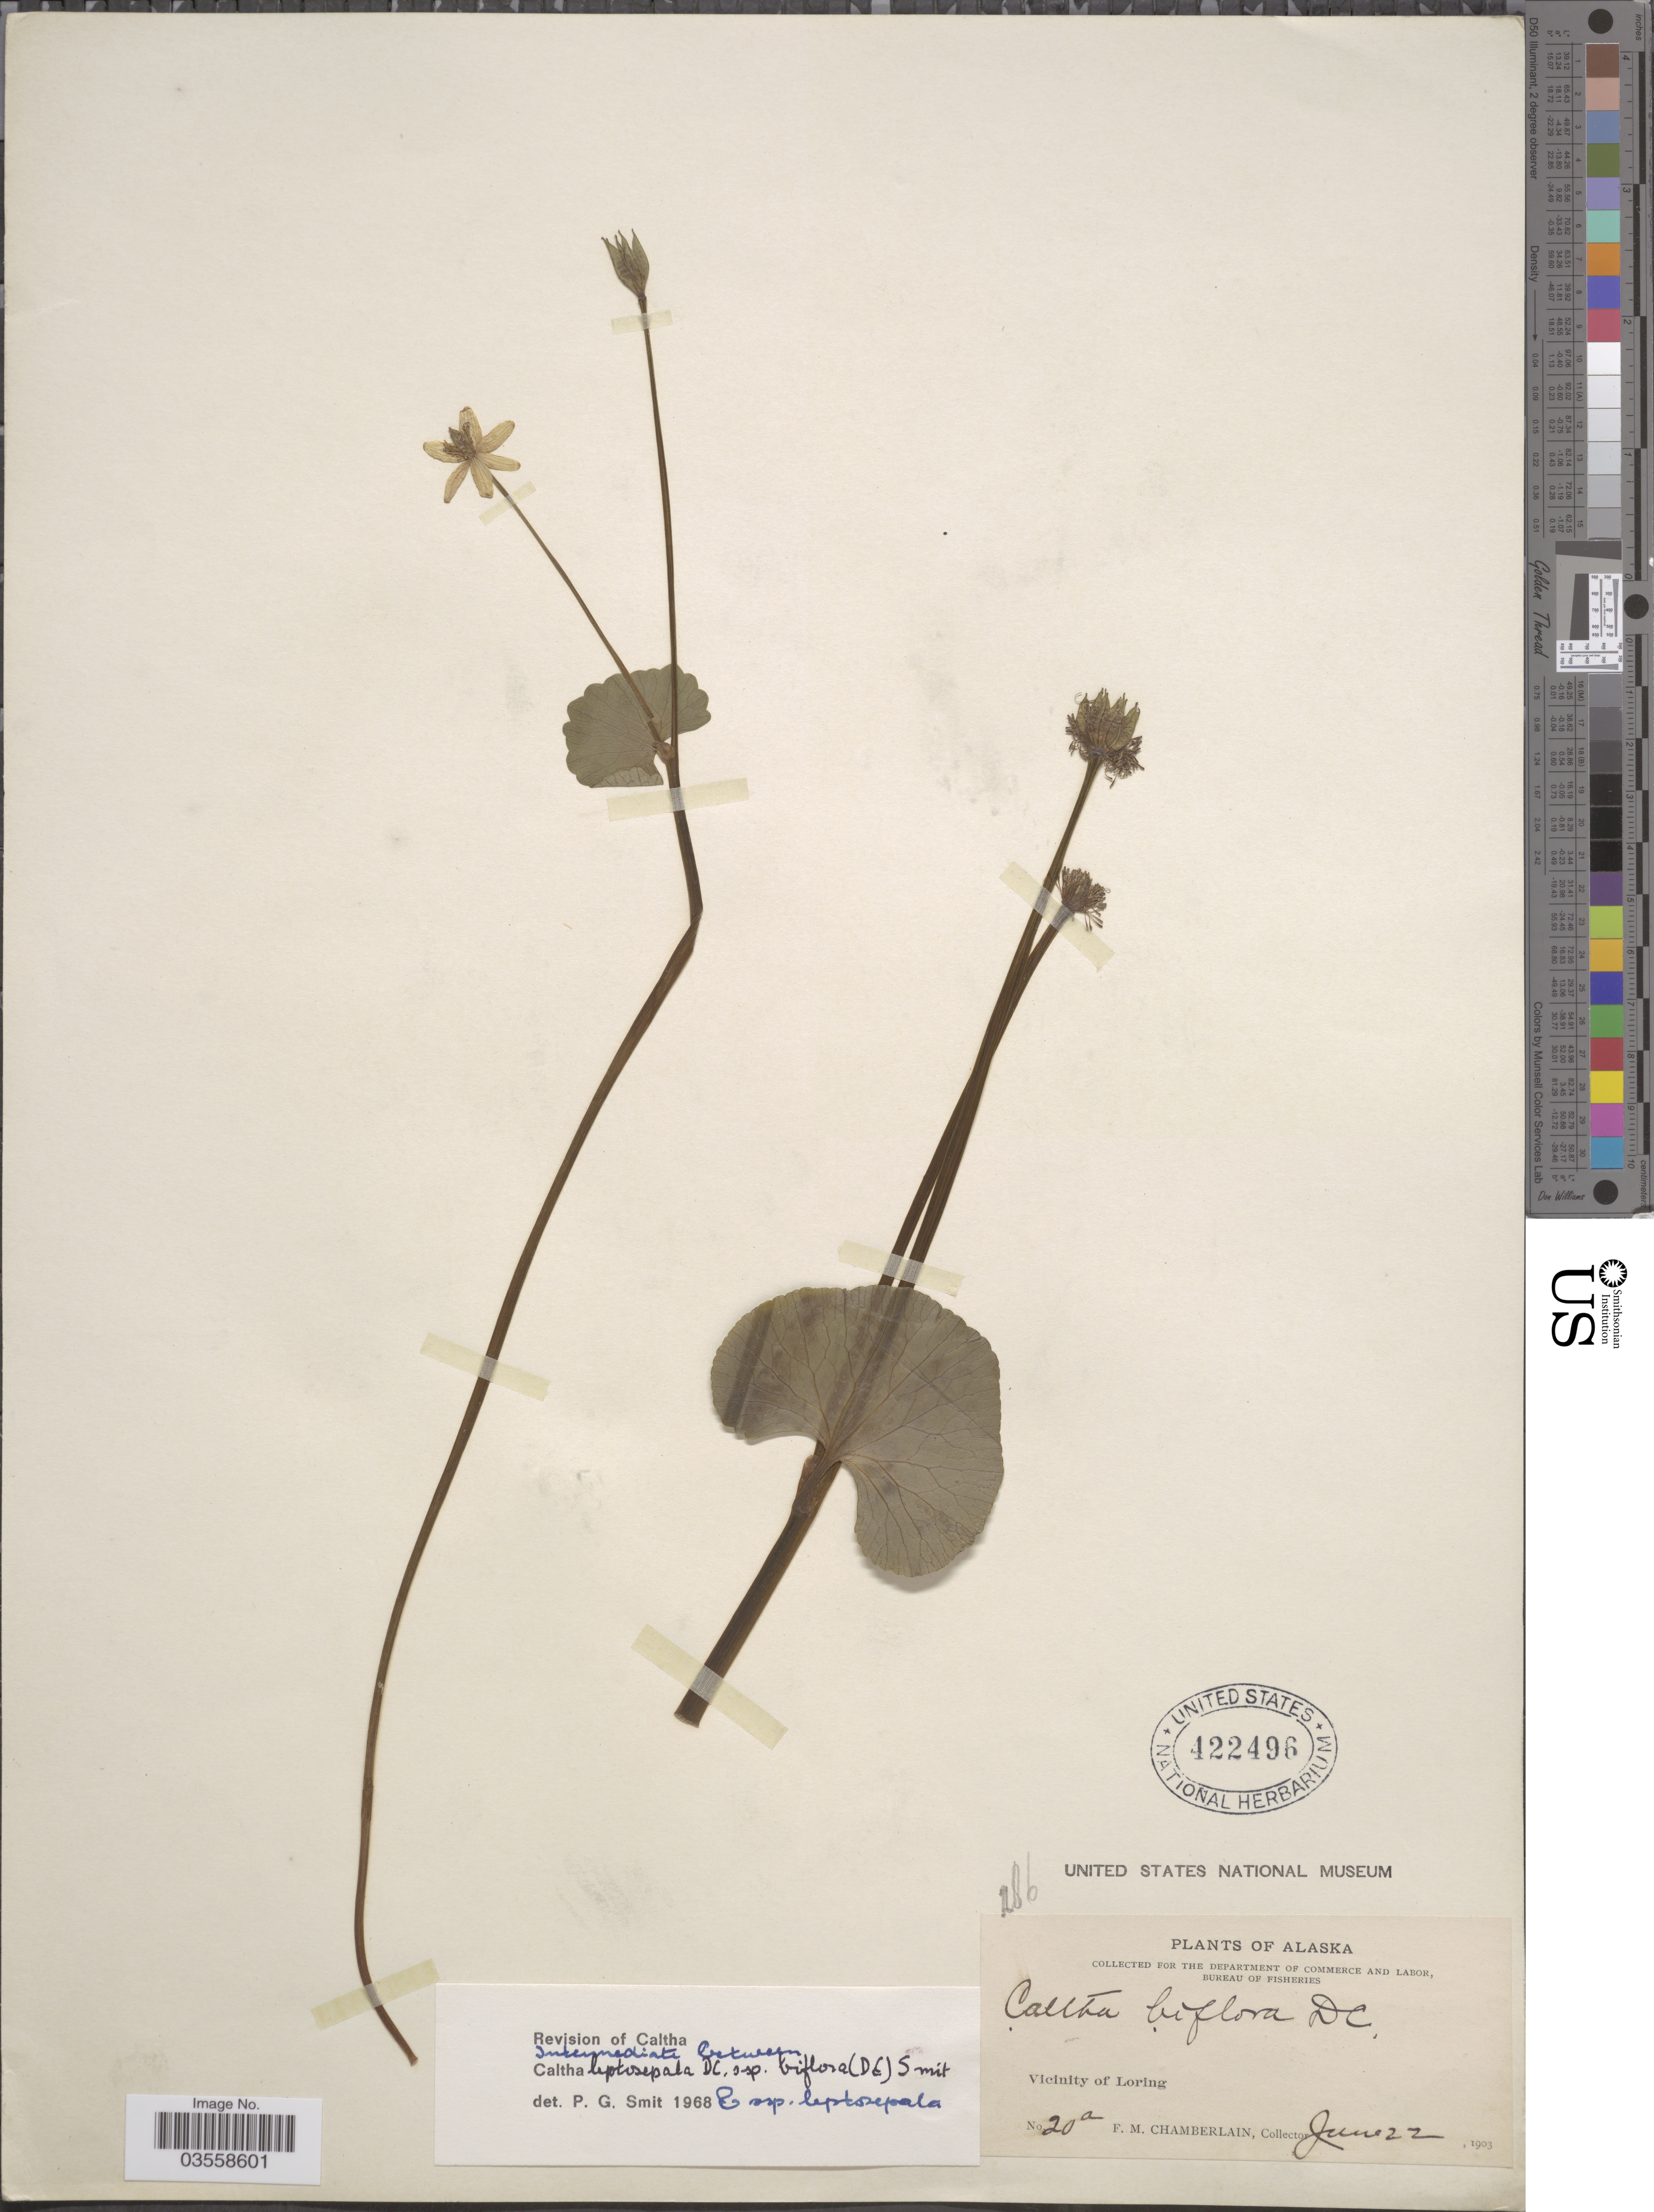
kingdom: Plantae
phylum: Tracheophyta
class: Magnoliopsida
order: Ranunculales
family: Ranunculaceae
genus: Caltha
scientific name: Caltha leptosepala subsp. biflora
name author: DC.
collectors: F. Chamberlain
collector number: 20a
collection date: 1903-06-22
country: United States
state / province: Alaska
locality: Vicinity of Loring.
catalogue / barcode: US 422496